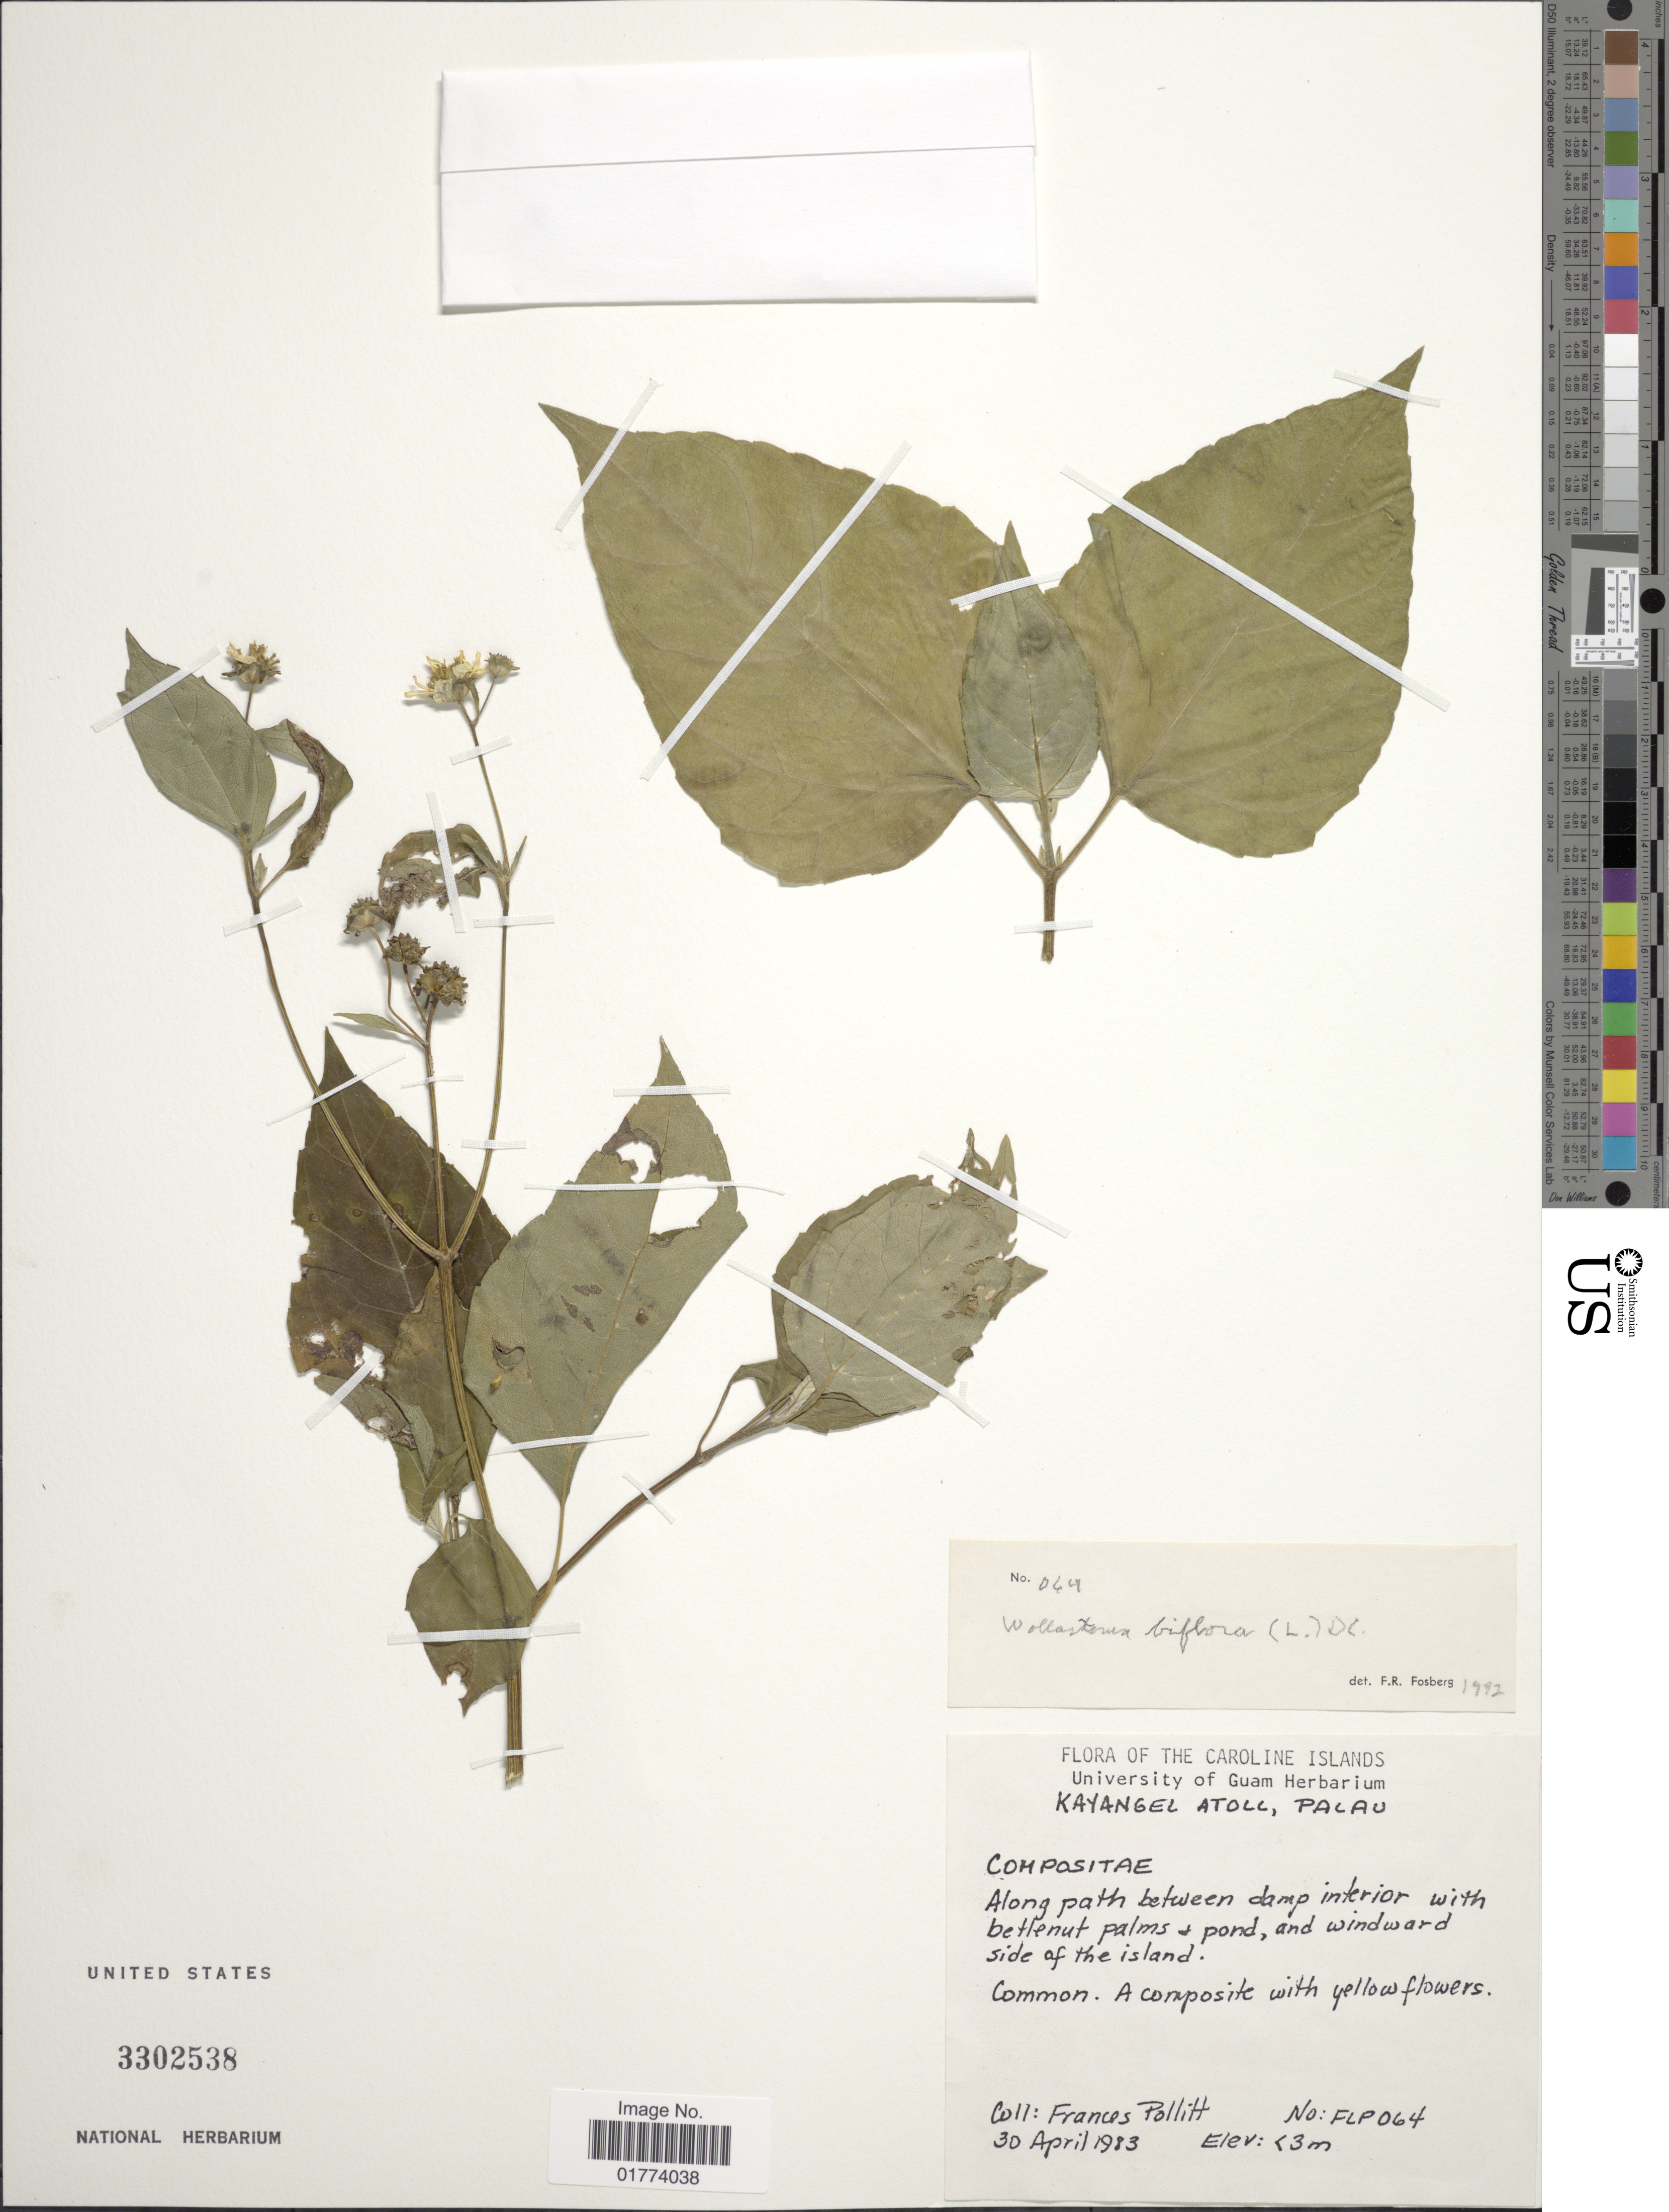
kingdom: Plantae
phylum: Tracheophyta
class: Magnoliopsida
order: Asterales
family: Asteraceae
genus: Wollastonia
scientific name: Wollastonia biflora var. biflora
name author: (L.) DC.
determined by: Wagner, W. L., (BOT), Smithsonian Institution - National Museum of Natural History (UNITED STATES)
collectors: F. Pollitt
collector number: FLP064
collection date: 1983-04-30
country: Palau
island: Ngcheangel [Kayangel] Atoll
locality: Caroline Islands, Kayangel Atoll, Palau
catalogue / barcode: US 3302538